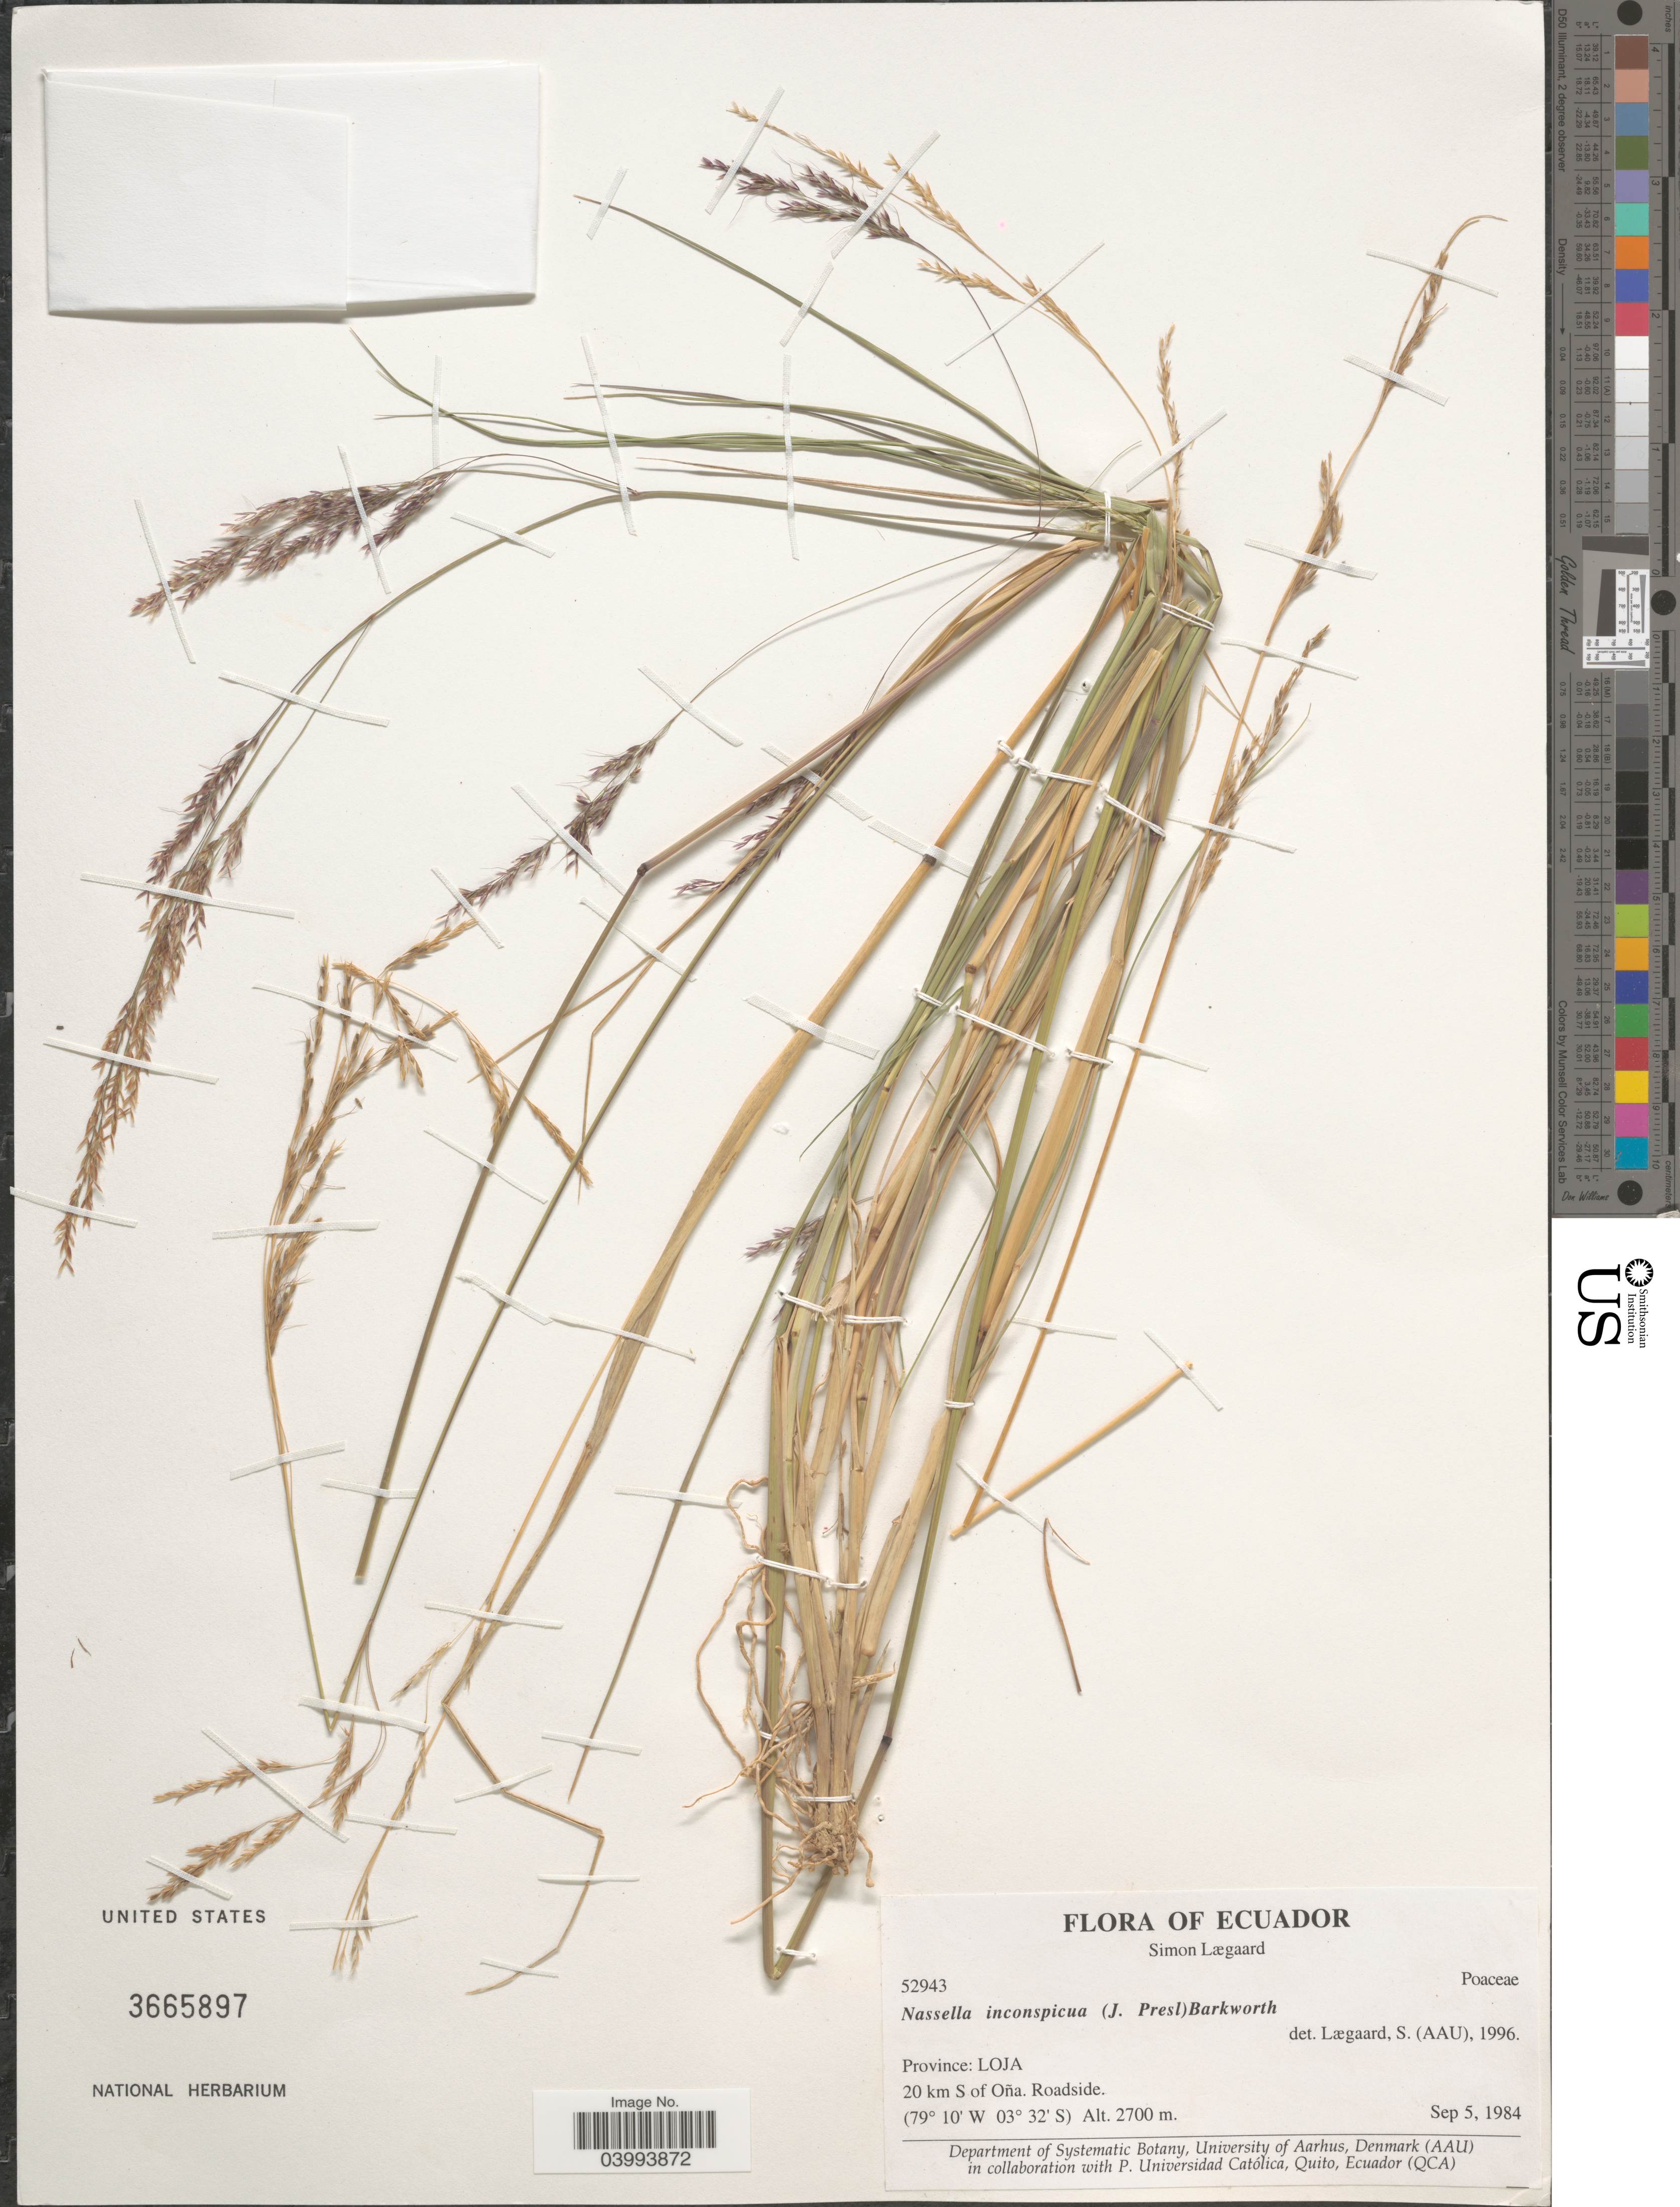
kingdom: Plantae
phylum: Tracheophyta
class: Liliopsida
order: Poales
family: Poaceae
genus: Nassella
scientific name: Nassella inconspicua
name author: (J. Presl) Barkworth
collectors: S. Lægaard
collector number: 52943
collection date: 1984-09-05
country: Ecuador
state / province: Loja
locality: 20 km S of Oña.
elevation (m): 2700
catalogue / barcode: US 3665897